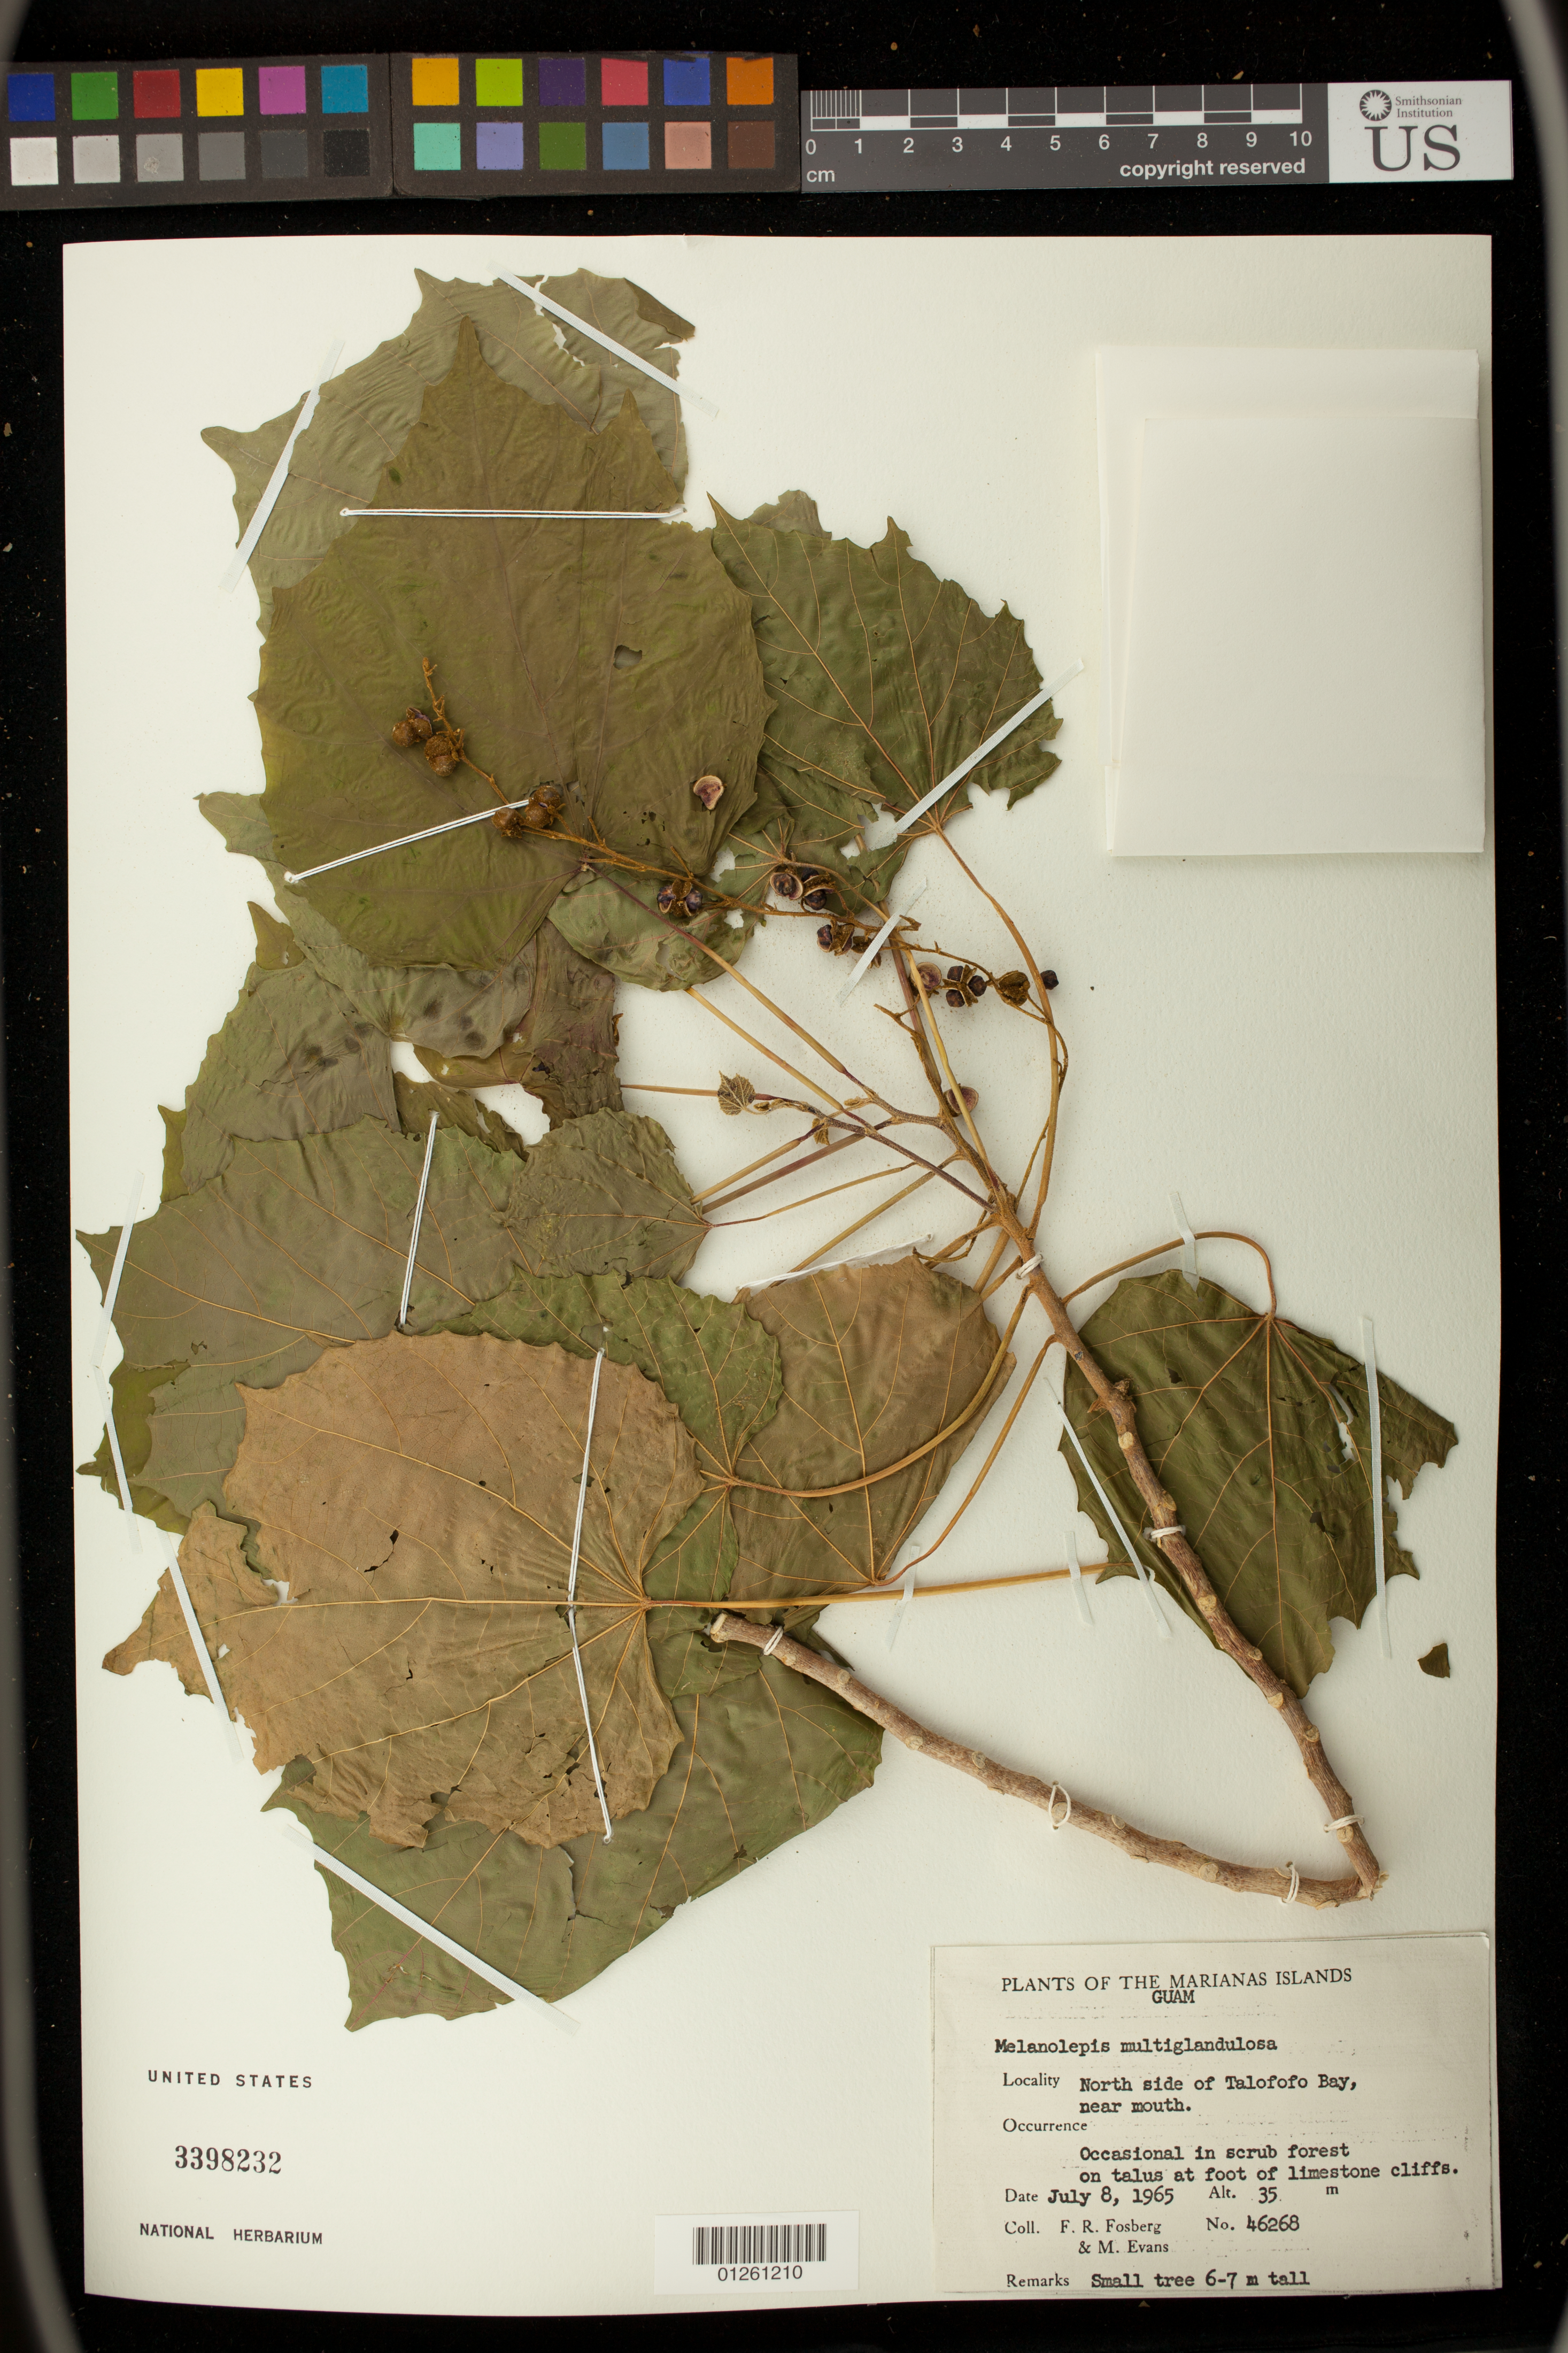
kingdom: Plantae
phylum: Tracheophyta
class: Magnoliopsida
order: Malpighiales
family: Euphorbiaceae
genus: Melanolepis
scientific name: Melanolepis multiglandulosa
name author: (Reinw. ex Blume) Rchb. f. & Zoll.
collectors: F. R. Fosberg & M. Evans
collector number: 46268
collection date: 1965-07-08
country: Guam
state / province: Talofofo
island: Guam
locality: Marianas Islands. North side of Talofofo Bay, near mouth.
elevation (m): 35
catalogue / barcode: US 3398232